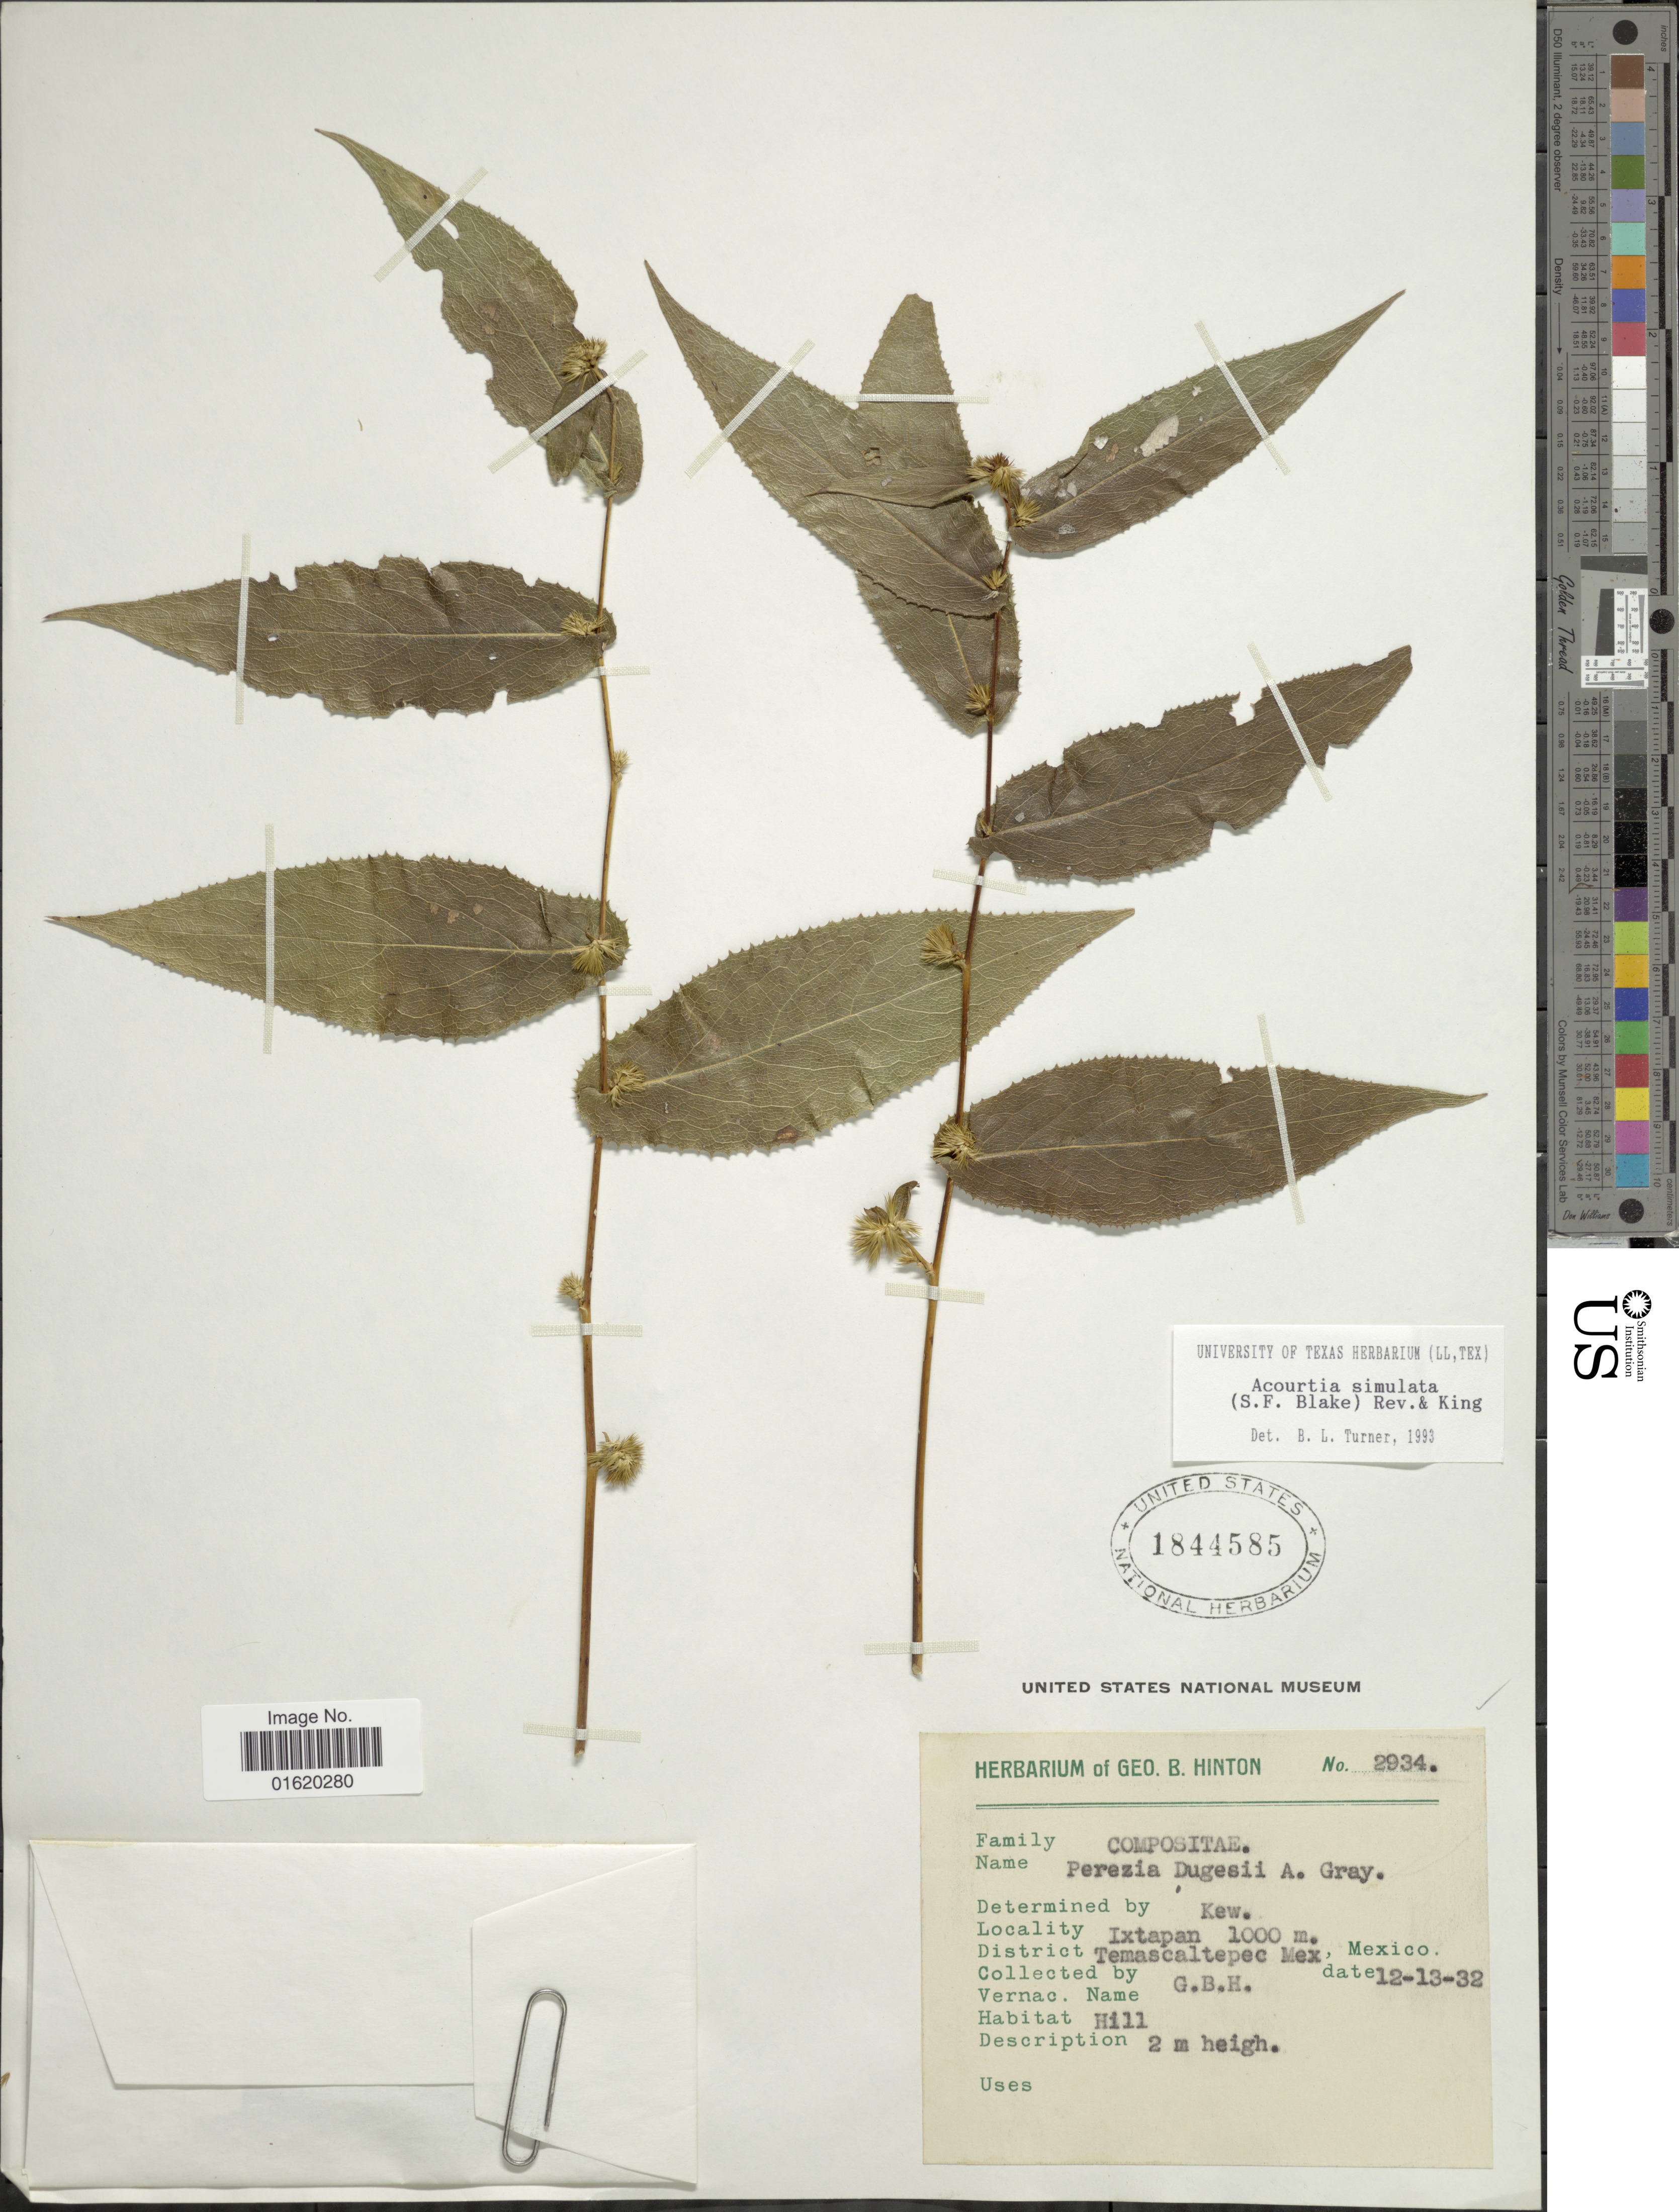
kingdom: Plantae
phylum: Tracheophyta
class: Magnoliopsida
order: Asterales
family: Asteraceae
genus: Acourtia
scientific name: Acourtia simulata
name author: (S.F. Blake) Reveal & R.M. King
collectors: G. B. Hinton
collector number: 2934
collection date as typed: Transcribed d/m/y: 13/12/32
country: Mexico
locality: Ixtapan, Temascaltepec Mex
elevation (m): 1000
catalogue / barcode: US 1844585